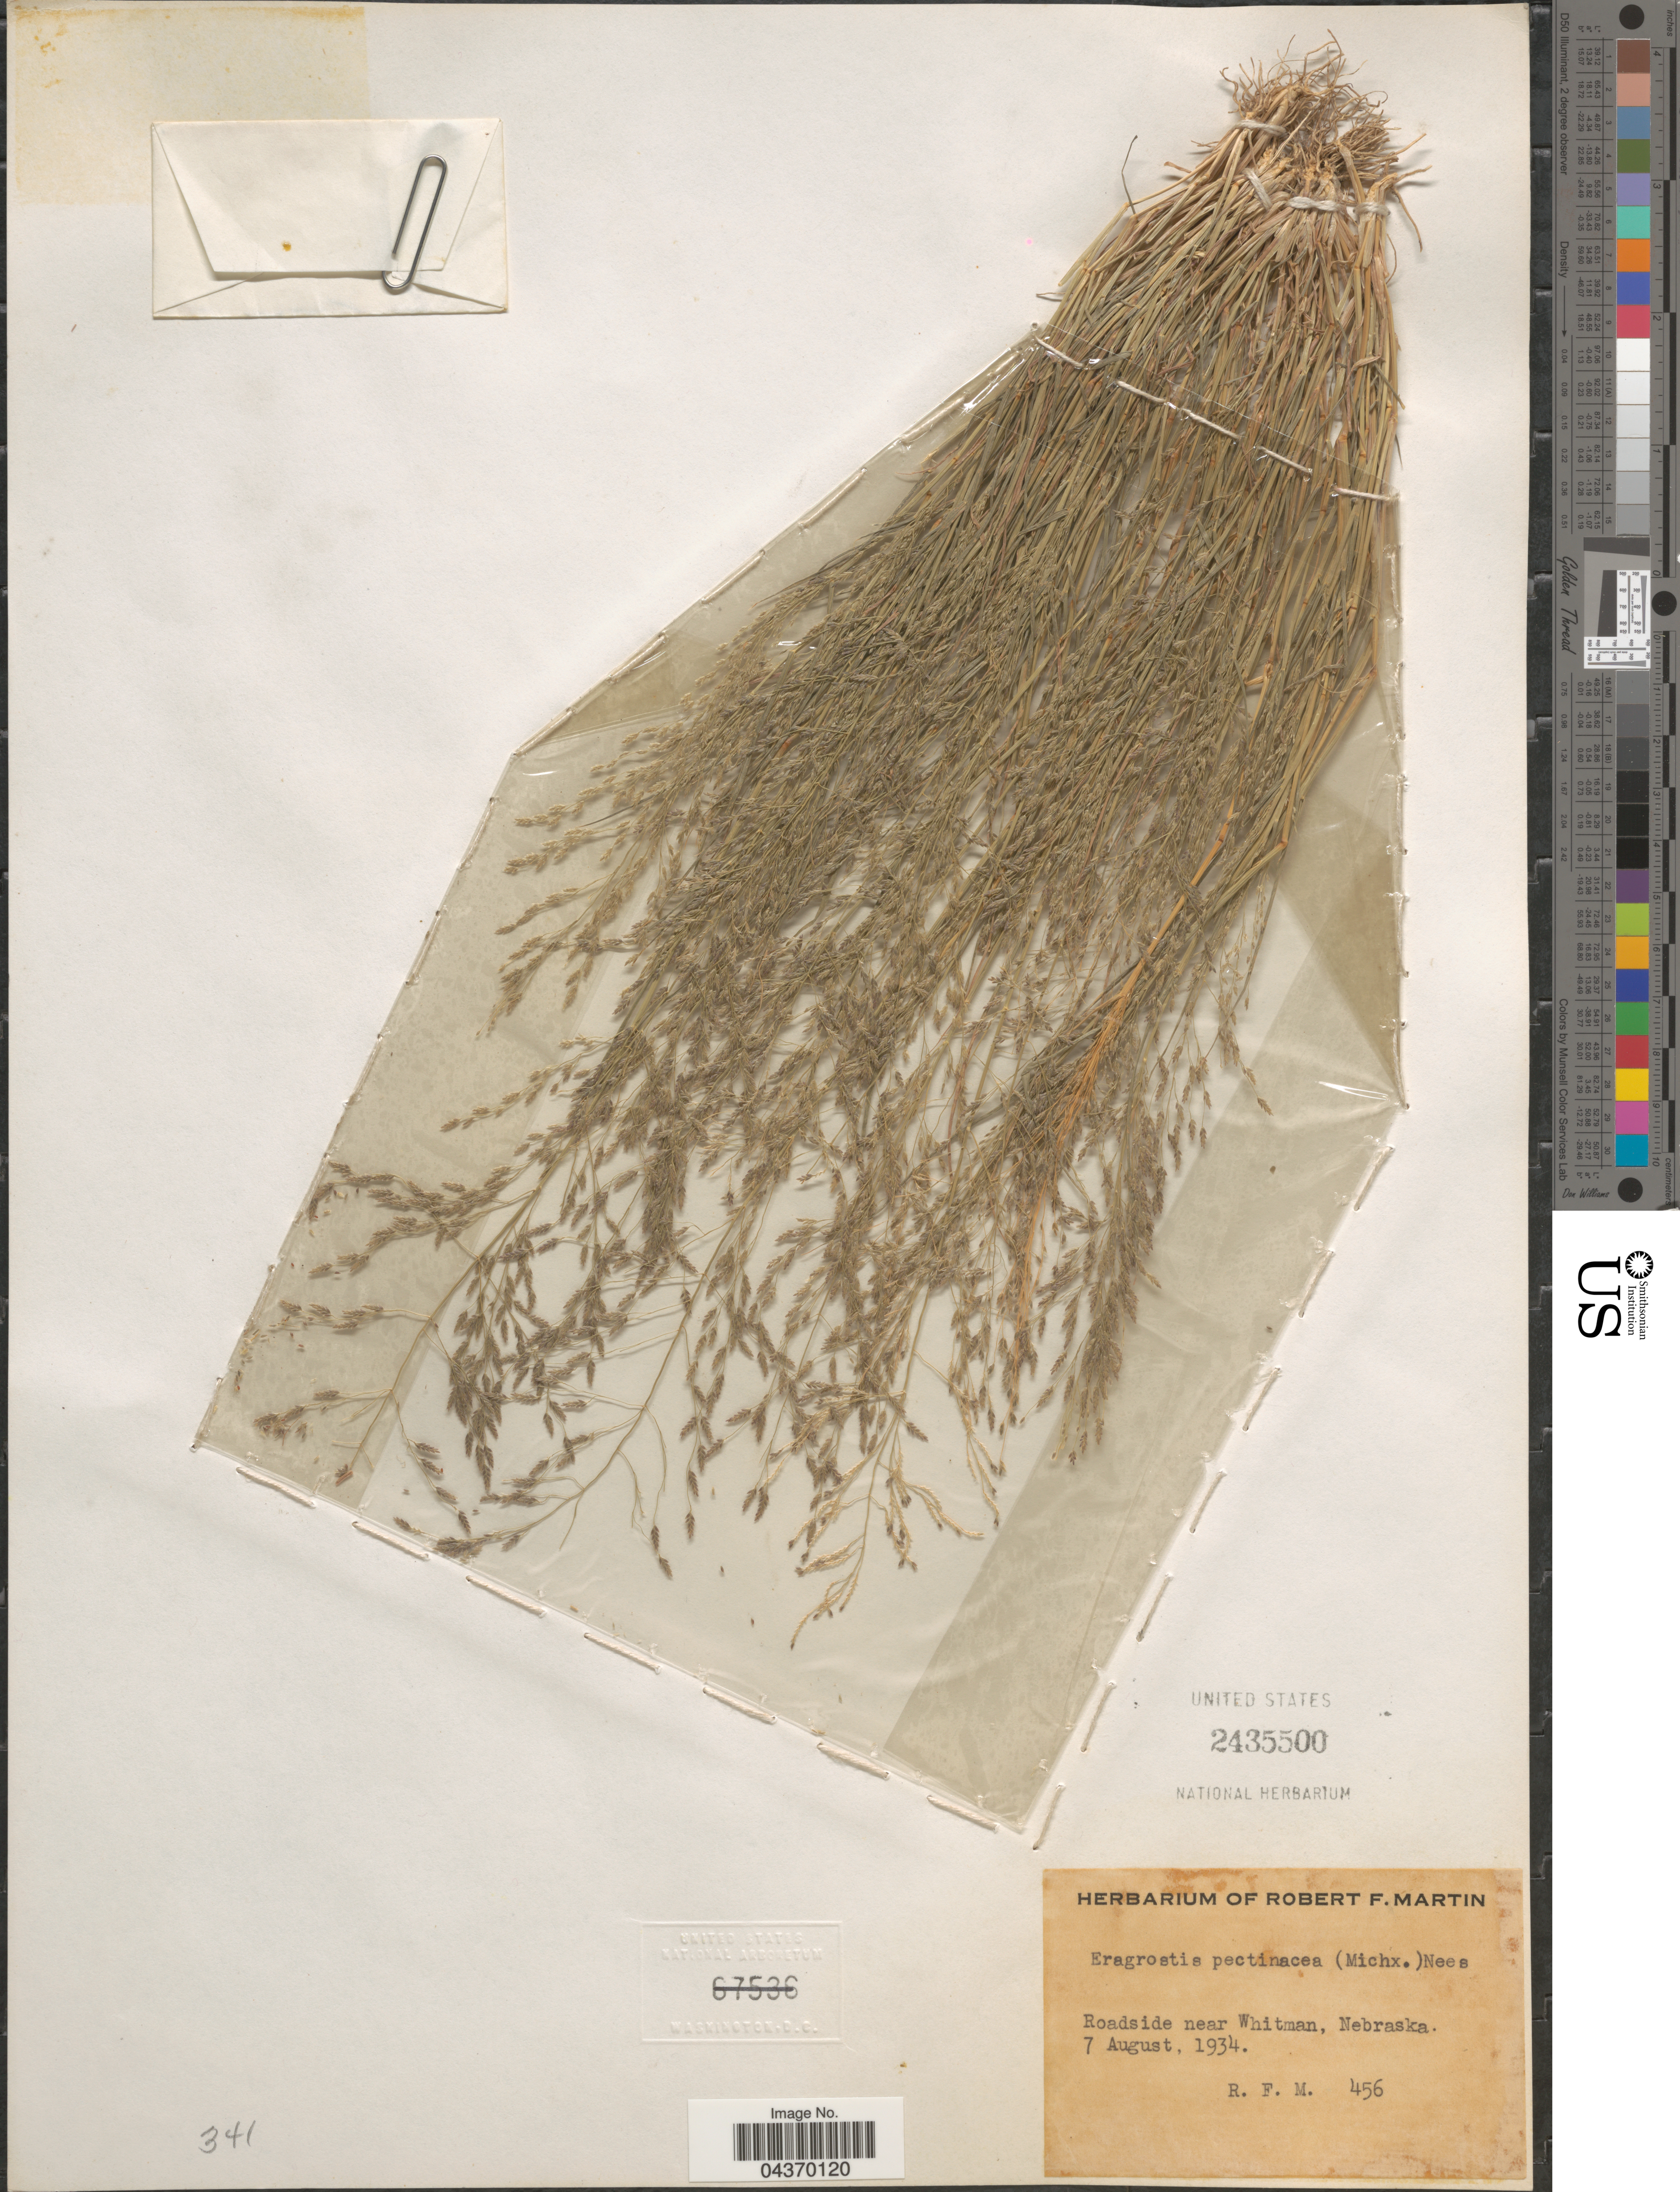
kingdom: Plantae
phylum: Tracheophyta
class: Liliopsida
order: Poales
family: Poaceae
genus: Eragrostis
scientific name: Eragrostis pectinacea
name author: (Michx.) Nees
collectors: R. F. Martin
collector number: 456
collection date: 1934-08-07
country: United States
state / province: Nebraska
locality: Roadside near Whitman.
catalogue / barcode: US 2435500